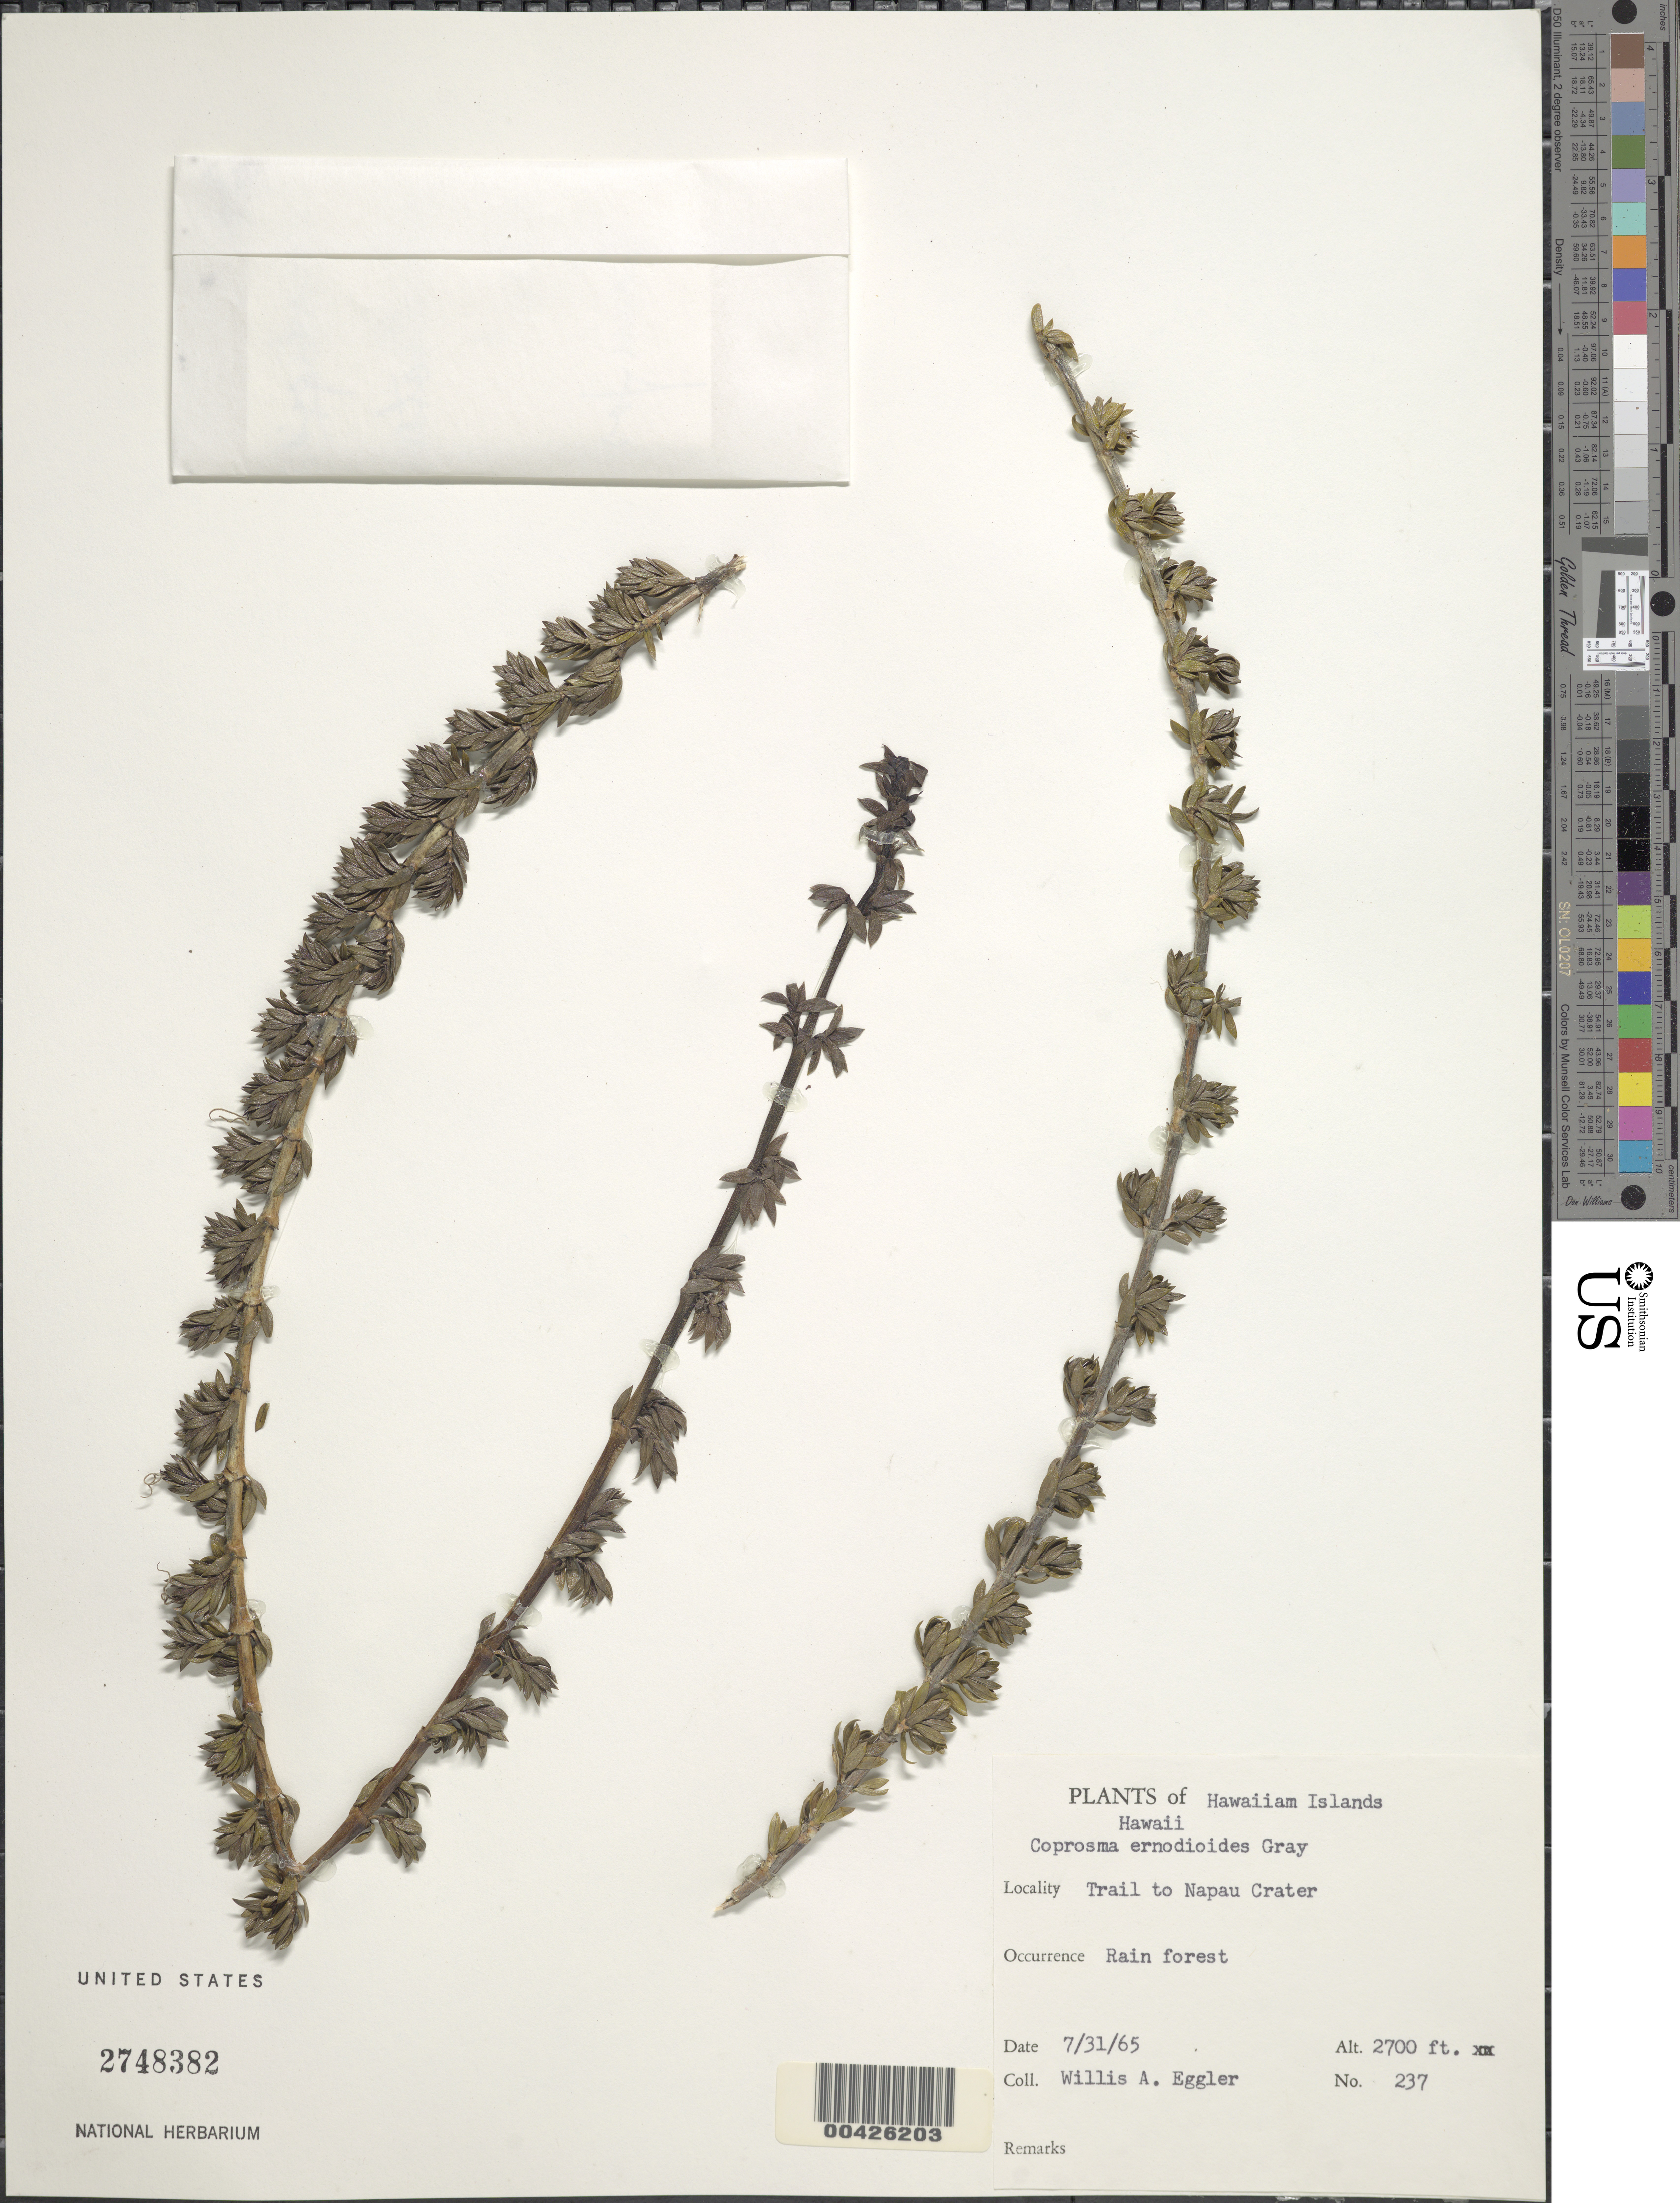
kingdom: Plantae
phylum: Tracheophyta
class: Magnoliopsida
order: Gentianales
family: Rubiaceae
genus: Coprosma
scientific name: Coprosma ernodeoides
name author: A. Gray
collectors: W. A. Eggler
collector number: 237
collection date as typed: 31 Jul 1965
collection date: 1965-07-31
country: United States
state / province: Hawaii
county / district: Hawaii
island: Hawaii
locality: Trail to Napau Crater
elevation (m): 823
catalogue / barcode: US 2748382